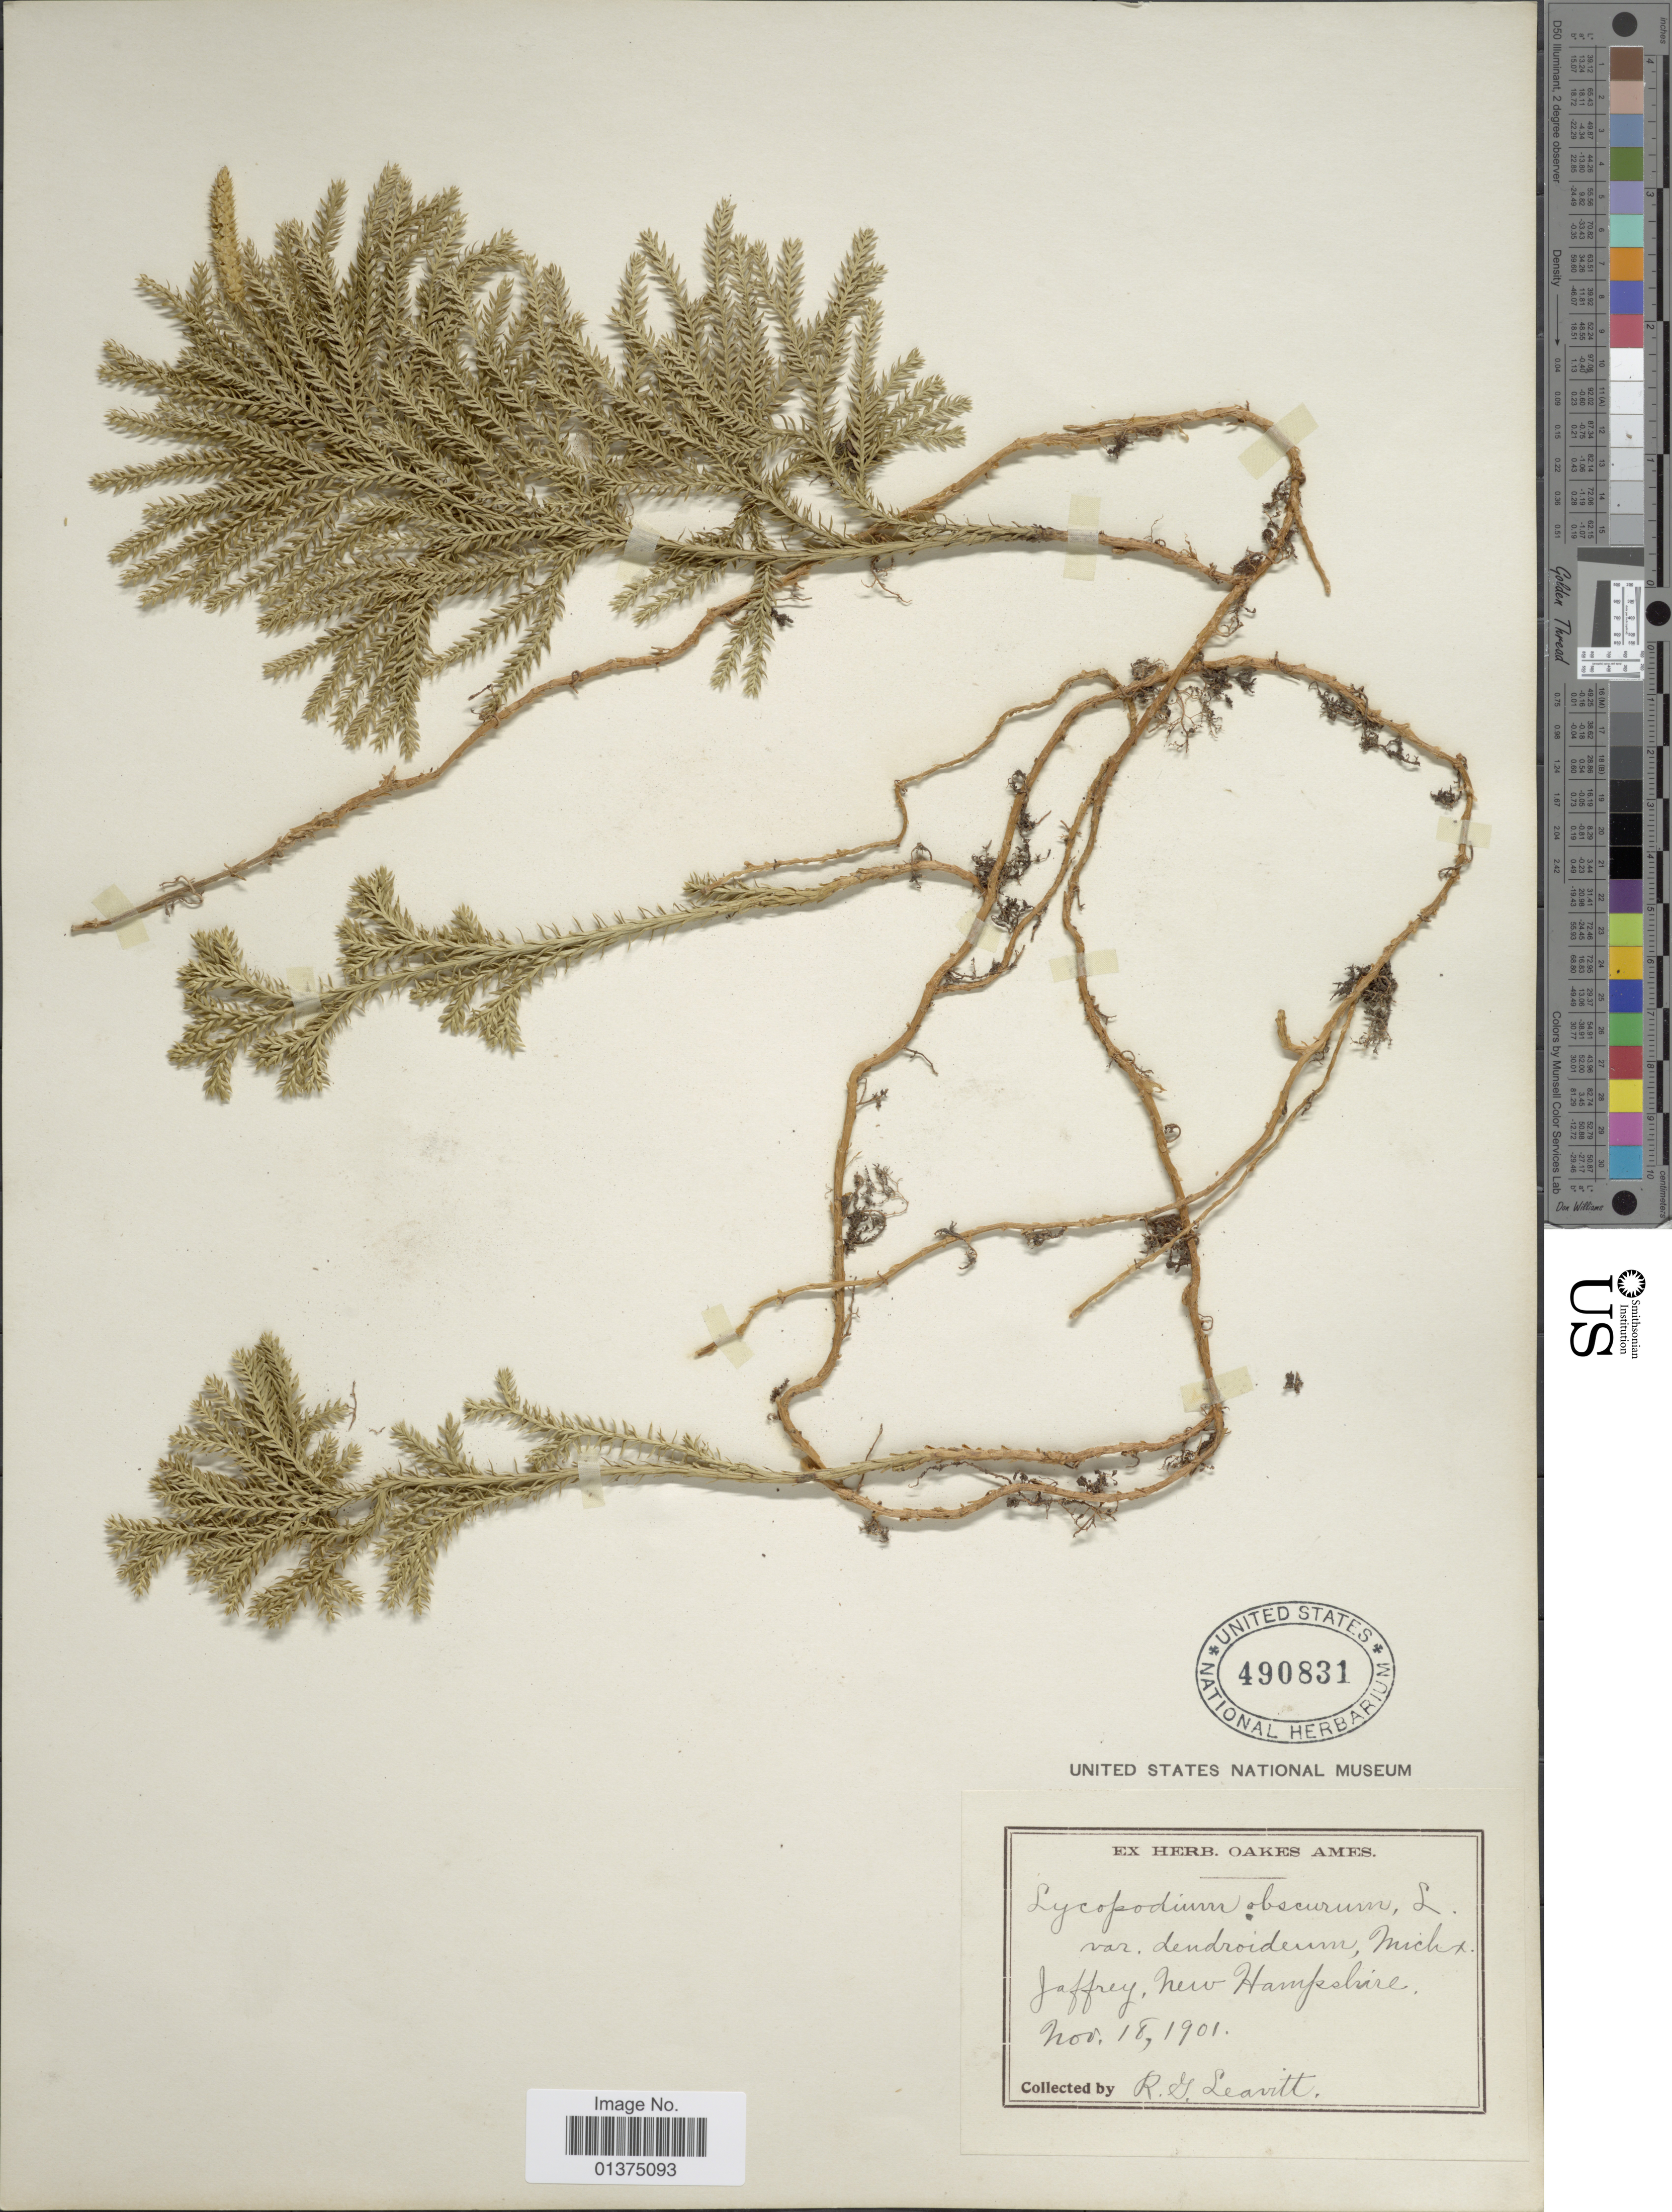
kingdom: Plantae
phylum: Tracheophyta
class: Lycopodiopsida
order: Lycopodiales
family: Lycopodiaceae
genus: Dendrolycopodium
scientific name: Dendrolycopodium dendroideum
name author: (Michx.) A. Haines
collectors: R. G. Leavitt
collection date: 1901-11-18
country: United States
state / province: New Hampshire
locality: Jaffrey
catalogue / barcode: US 490831